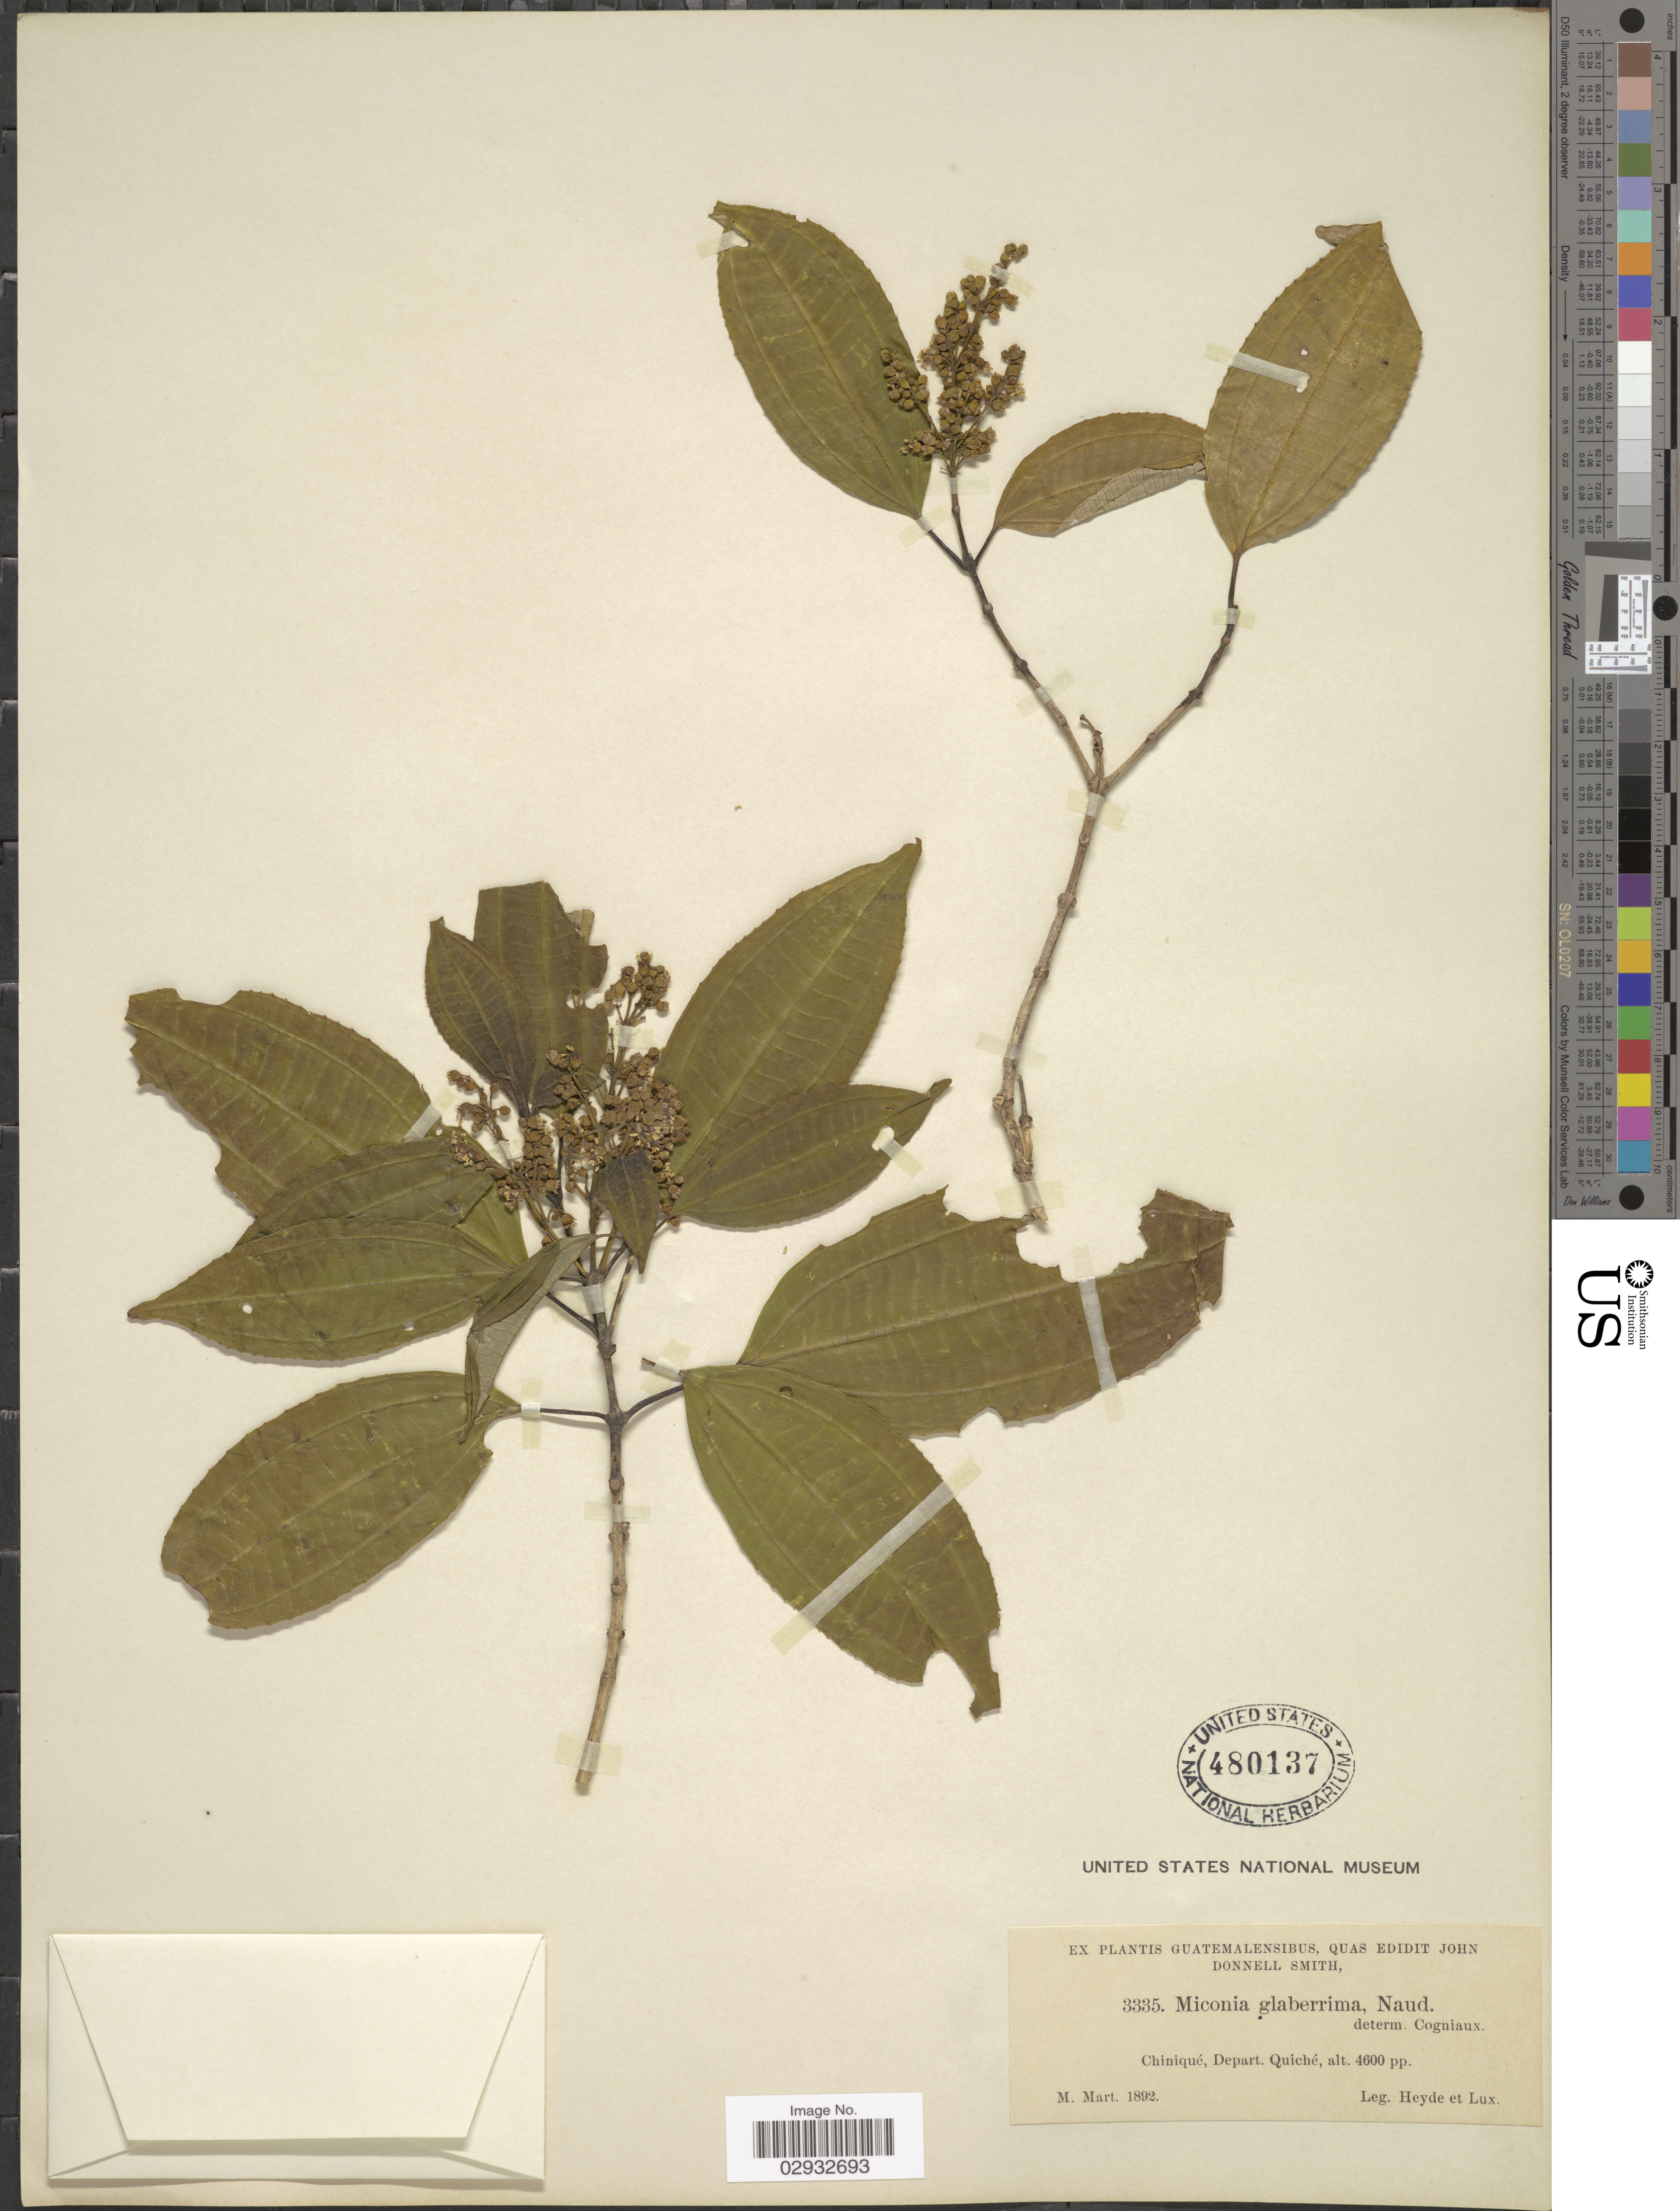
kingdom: Plantae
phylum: Tracheophyta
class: Magnoliopsida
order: Myrtales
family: Melastomataceae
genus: Miconia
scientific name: Miconia glaberrima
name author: (Schltdl.) Naudin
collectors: Heyde & Lux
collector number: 3335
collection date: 1892-03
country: Guatemala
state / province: El Quiché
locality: Chiniqué, Depart. Quiché.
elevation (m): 1402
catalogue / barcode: US 480137